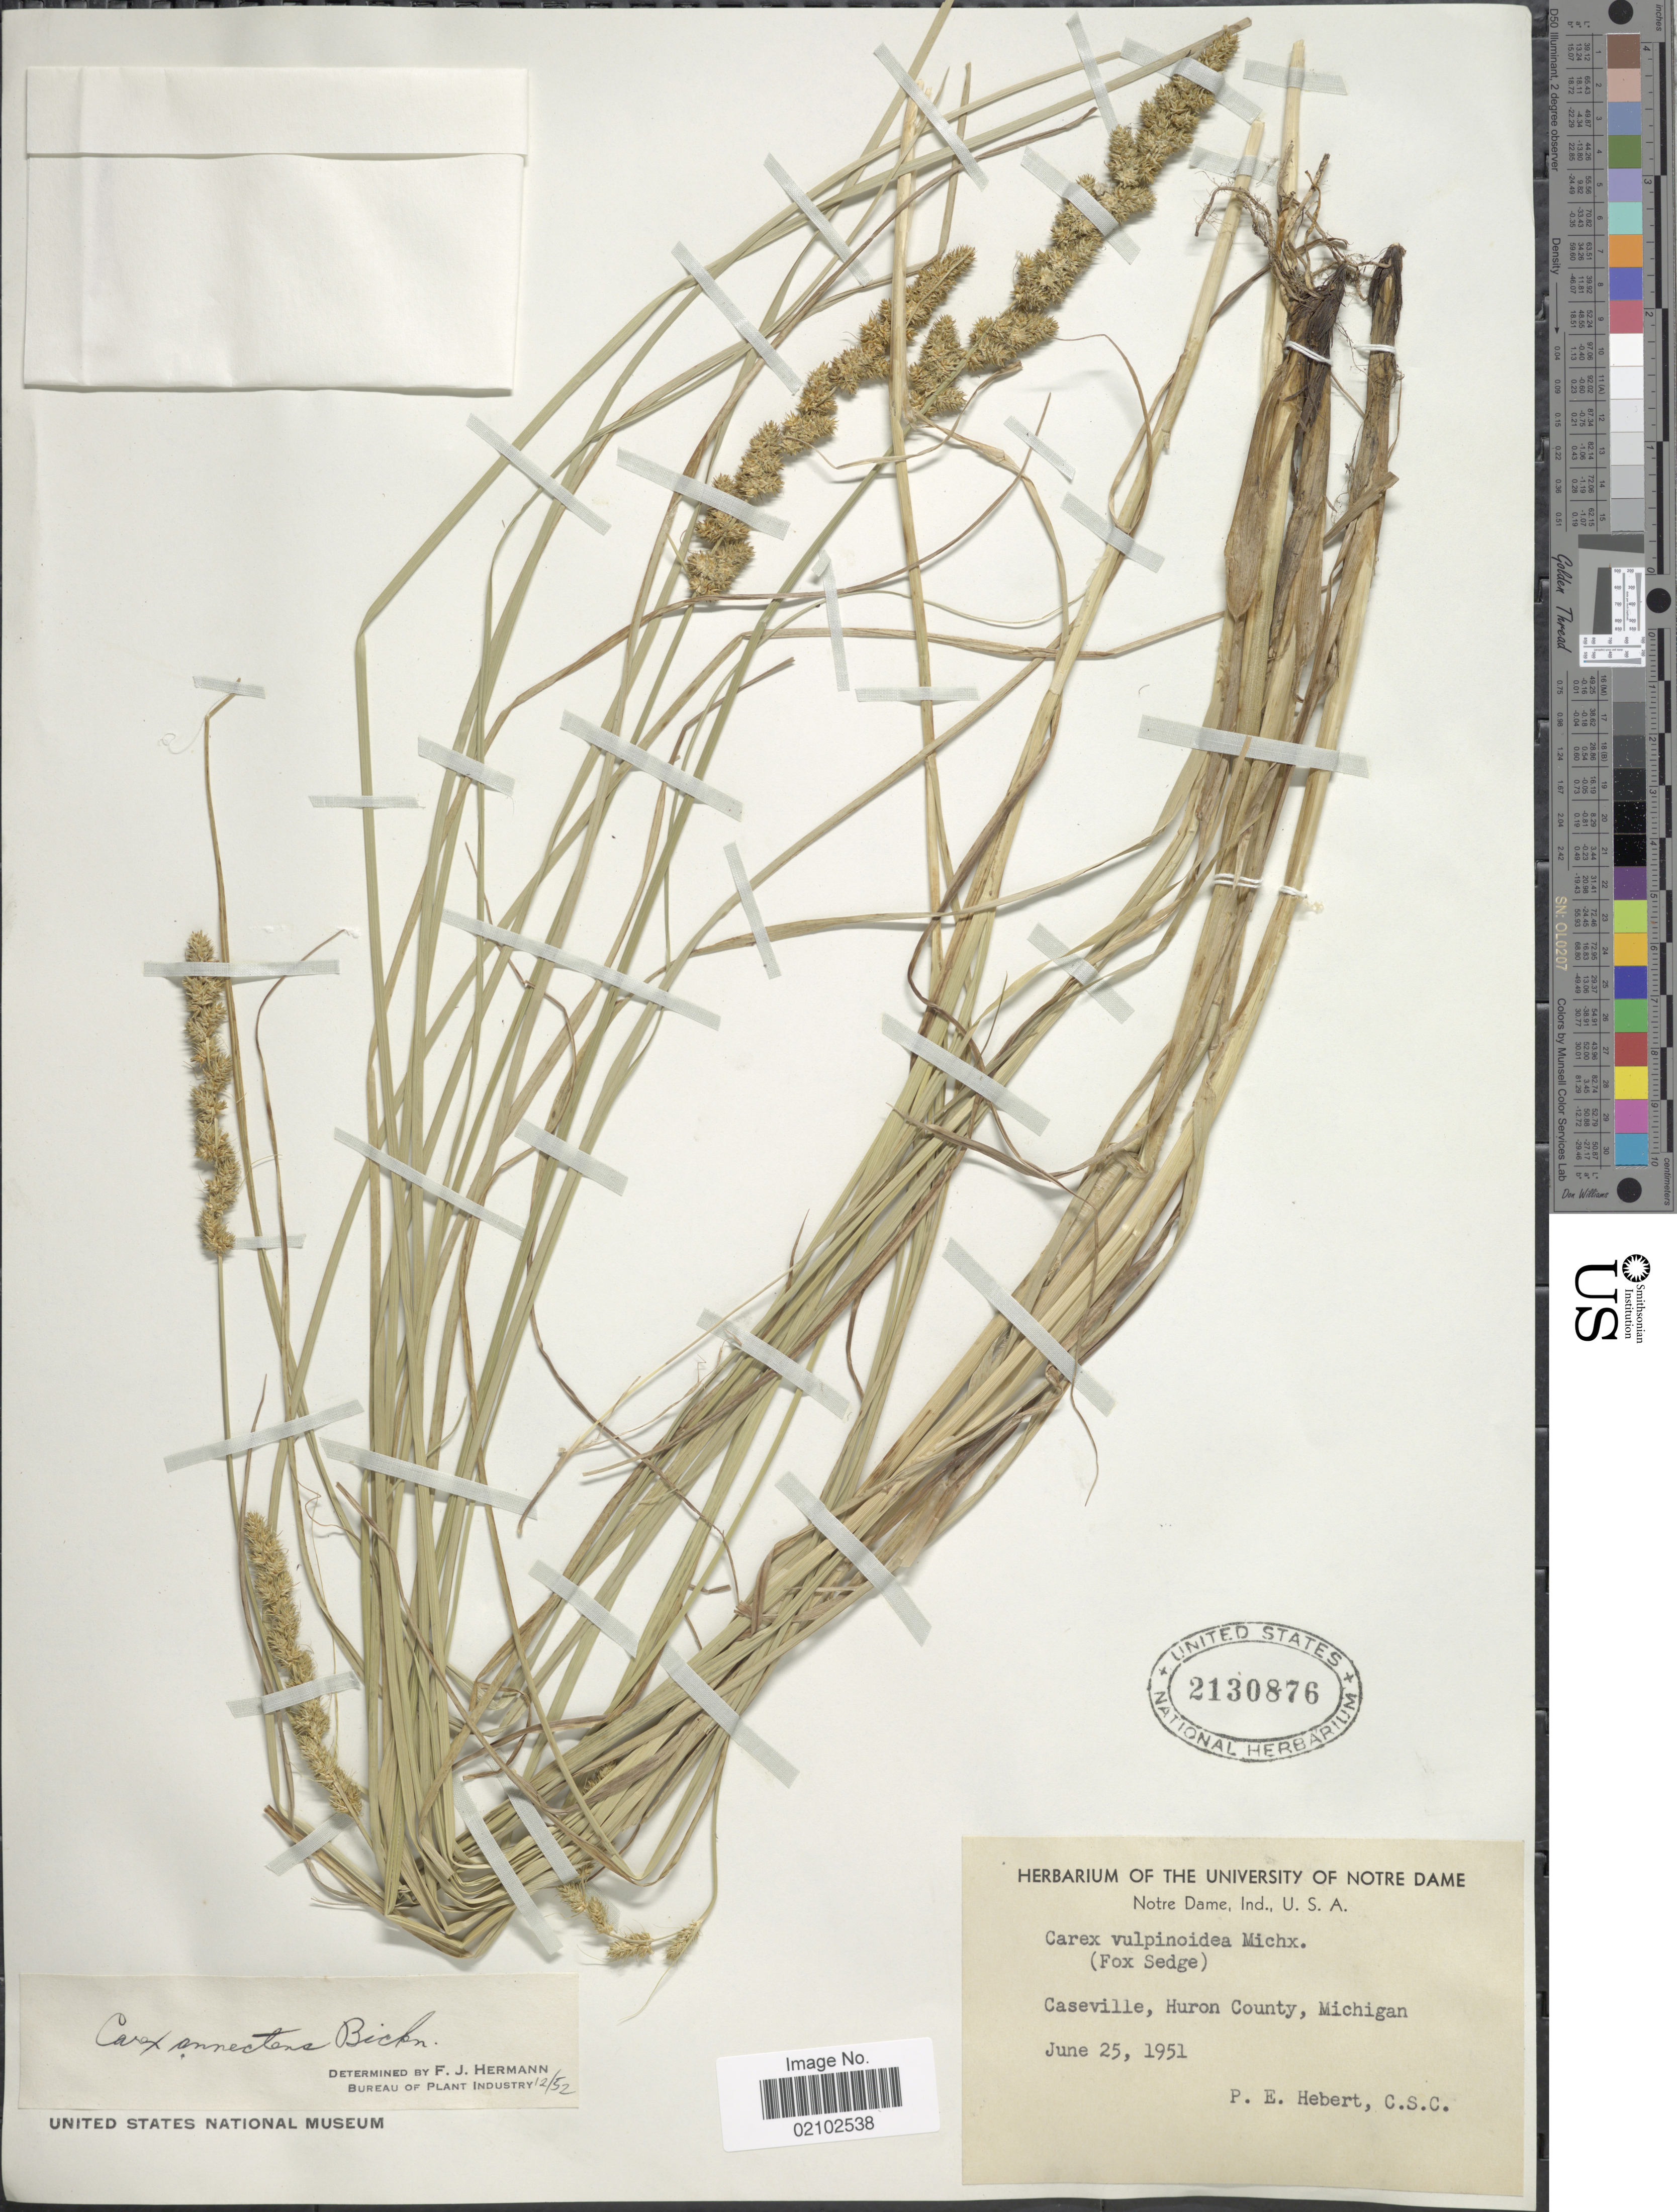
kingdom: Plantae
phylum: Tracheophyta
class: Liliopsida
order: Poales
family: Cyperaceae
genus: Carex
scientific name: Carex annectens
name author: (E.P. Bicknell) E.P. Bicknell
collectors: P. Hebert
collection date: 1951-06-25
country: United States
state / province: Michigan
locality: Caseville, Huron County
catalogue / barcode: US 2130876